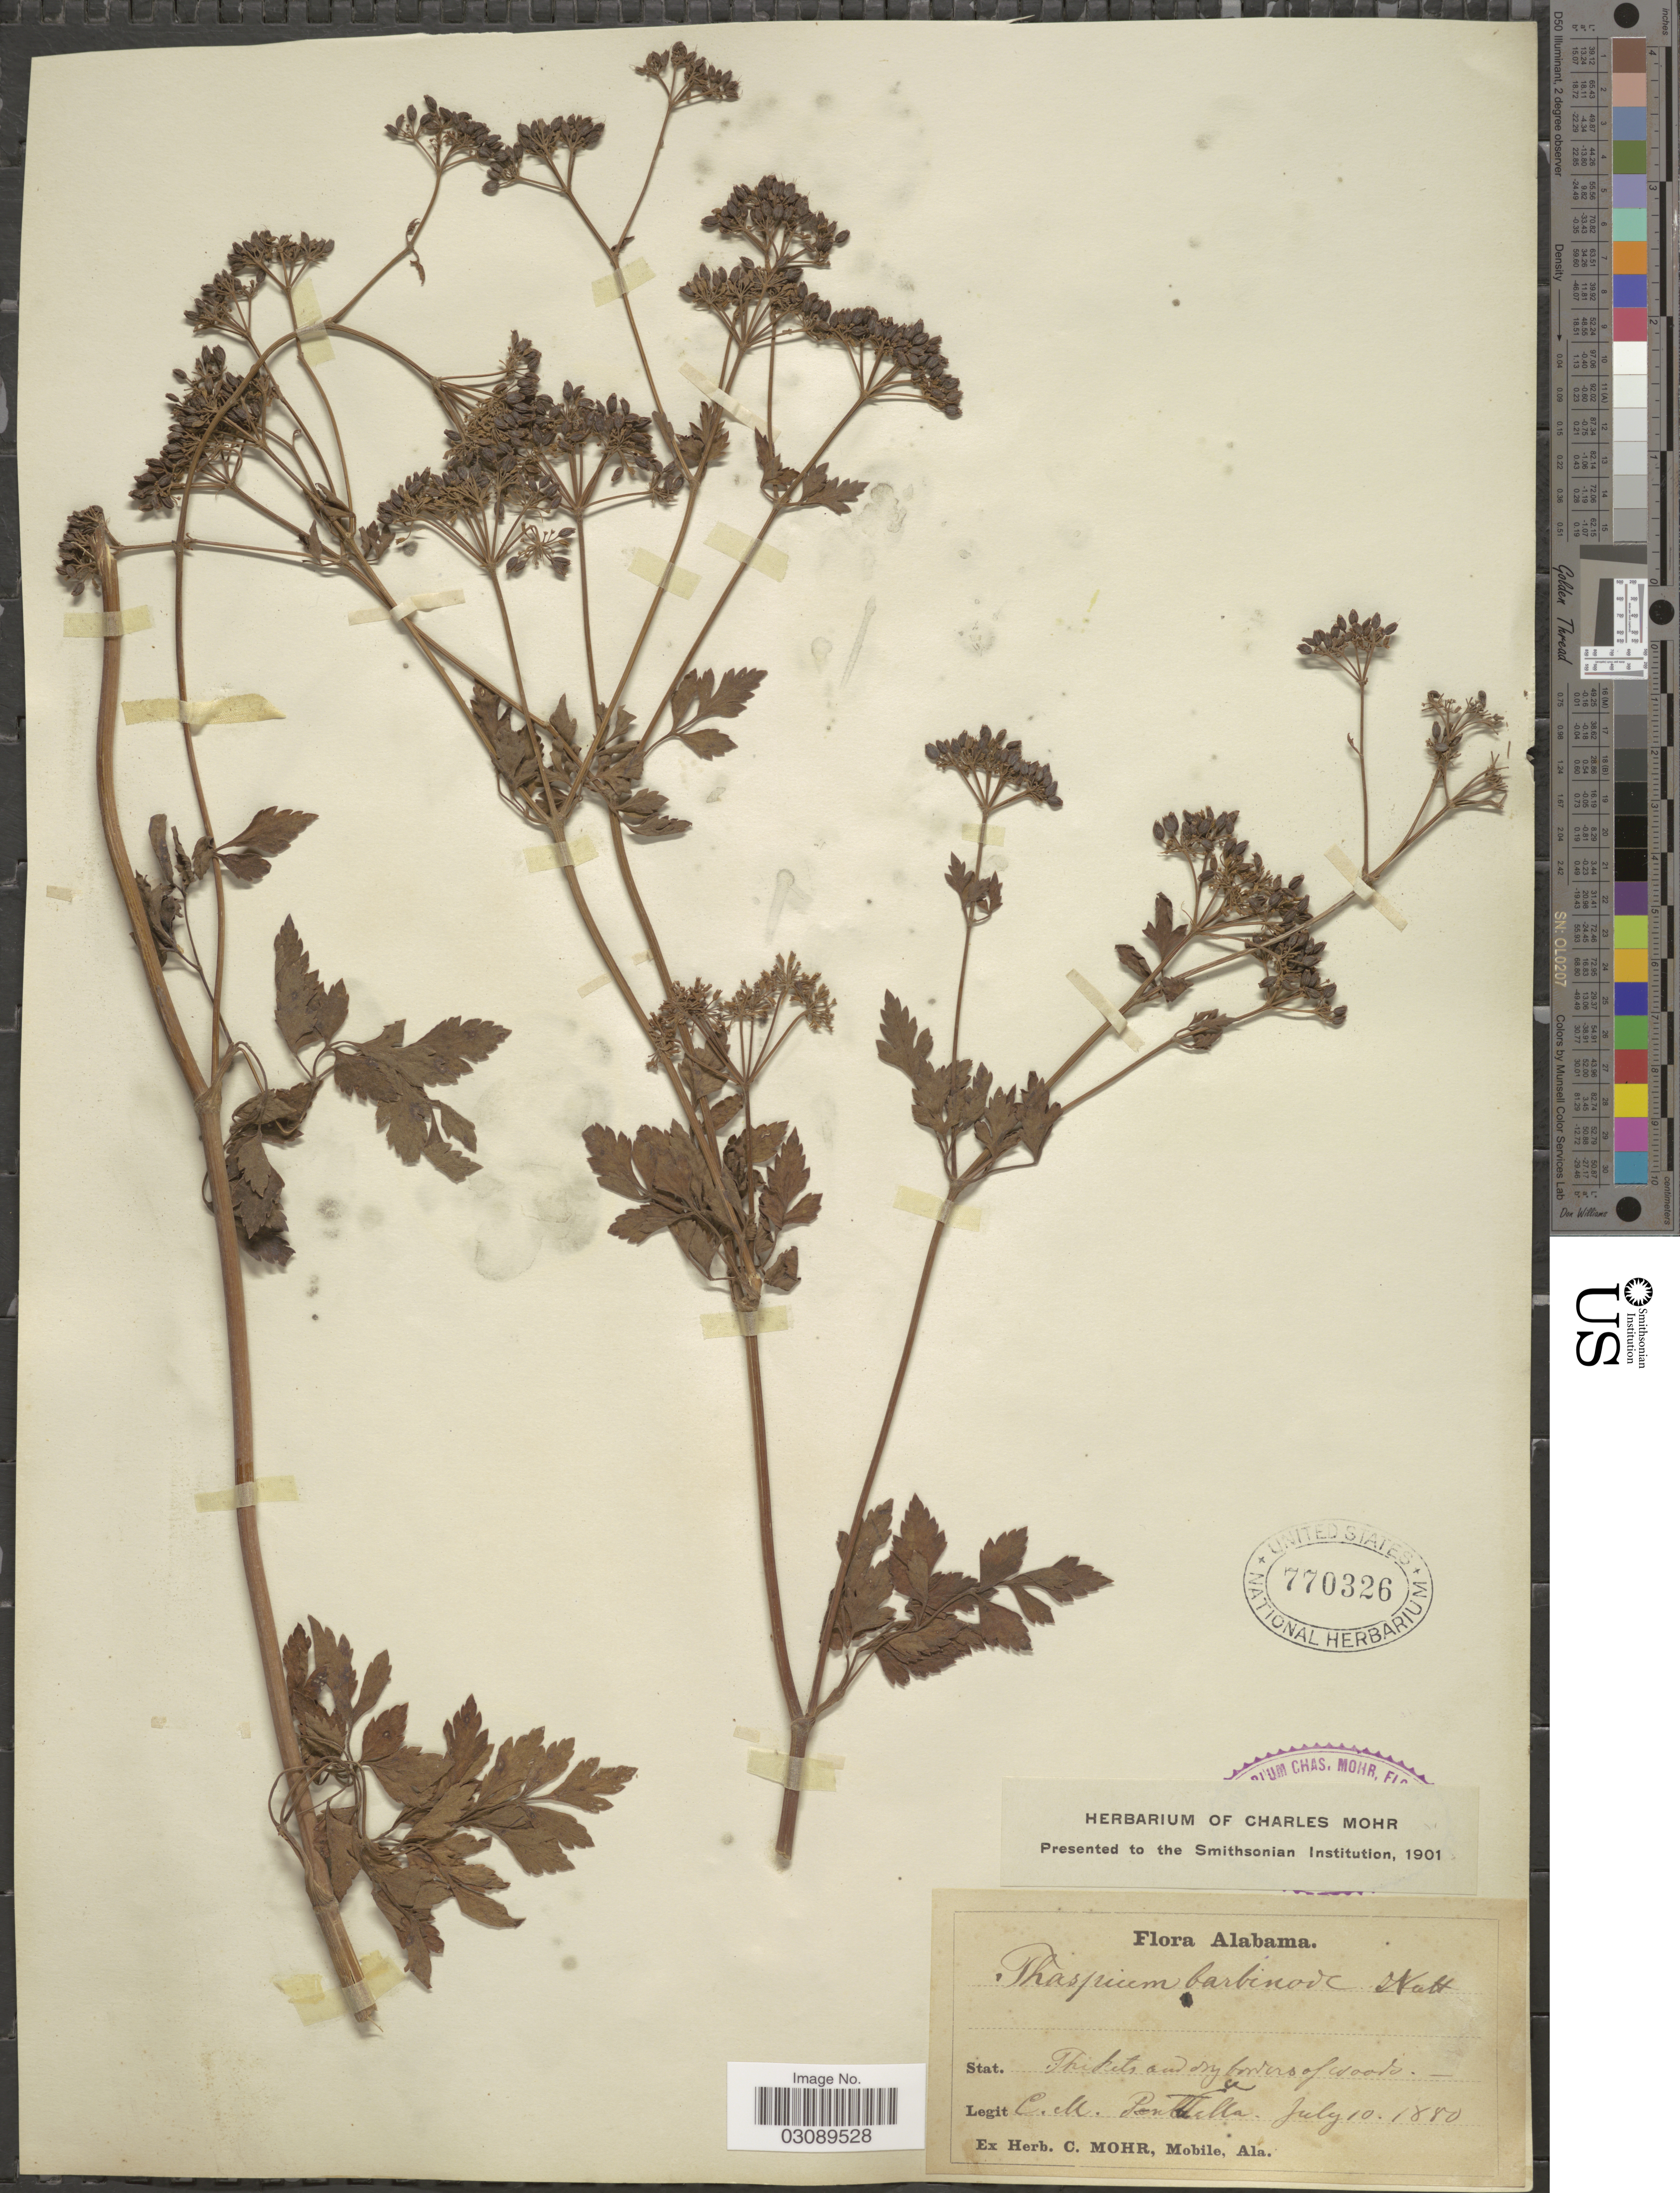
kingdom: Plantae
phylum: Tracheophyta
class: Magnoliopsida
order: Apiales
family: Apiaceae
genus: Thaspium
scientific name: Thaspium barbinode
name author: (Michx.) Nutt.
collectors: Mohr, C. T. (herbarium)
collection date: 1880-07-10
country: United States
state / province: Alabama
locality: Ponttella.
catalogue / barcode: US 770326